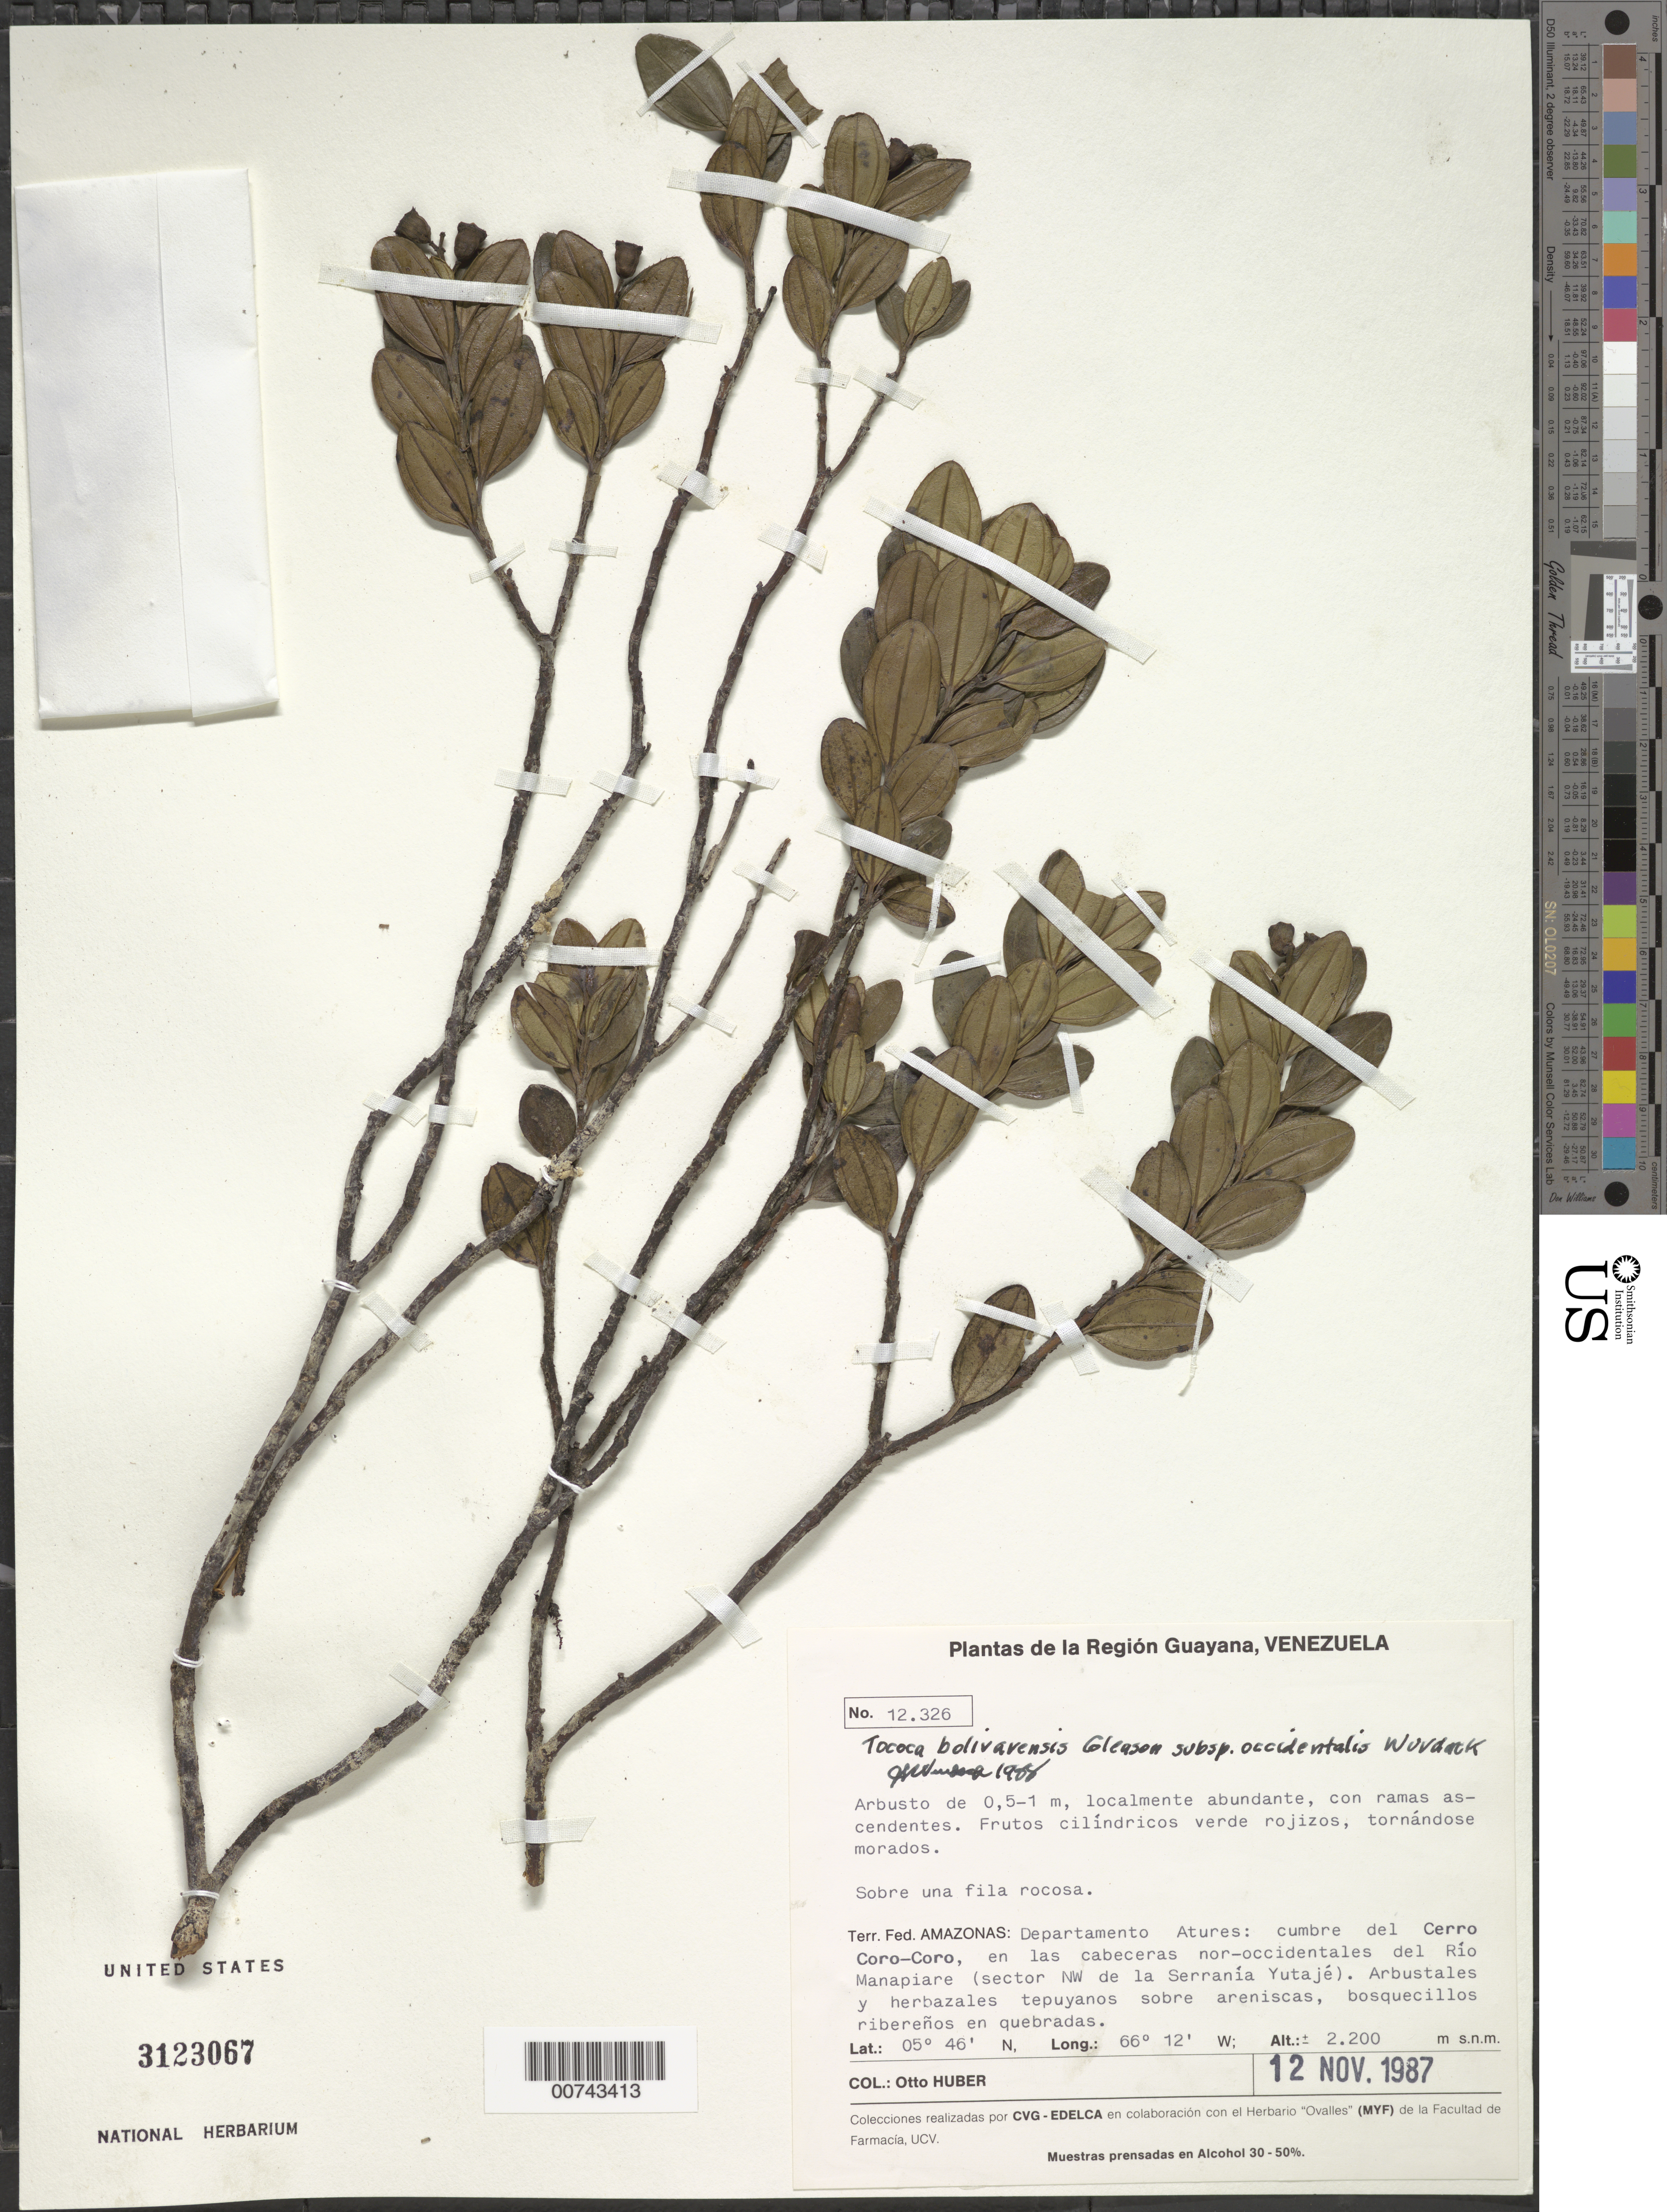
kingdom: Plantae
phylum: Tracheophyta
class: Magnoliopsida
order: Myrtales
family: Melastomataceae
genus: Tococa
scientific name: Tococa bolivarensis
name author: Gleason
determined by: Wurdack, John J., (US), US (UNITED STATES)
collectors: O. Huber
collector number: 12326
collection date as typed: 12-Nov-87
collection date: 1987-11-12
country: Venezuela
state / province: Amazonas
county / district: Atures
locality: Cerro Coro-Coro, en las cabeceras nor-occidentales del Río Manapiare (Sector NW de la Serranía Yutajé)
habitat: Arbutales y herbazales tepuyanos sobre areniscas, bosquecillos riberenos en quebradas; sobre una fila rocosa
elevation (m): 2200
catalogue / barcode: US 3123067